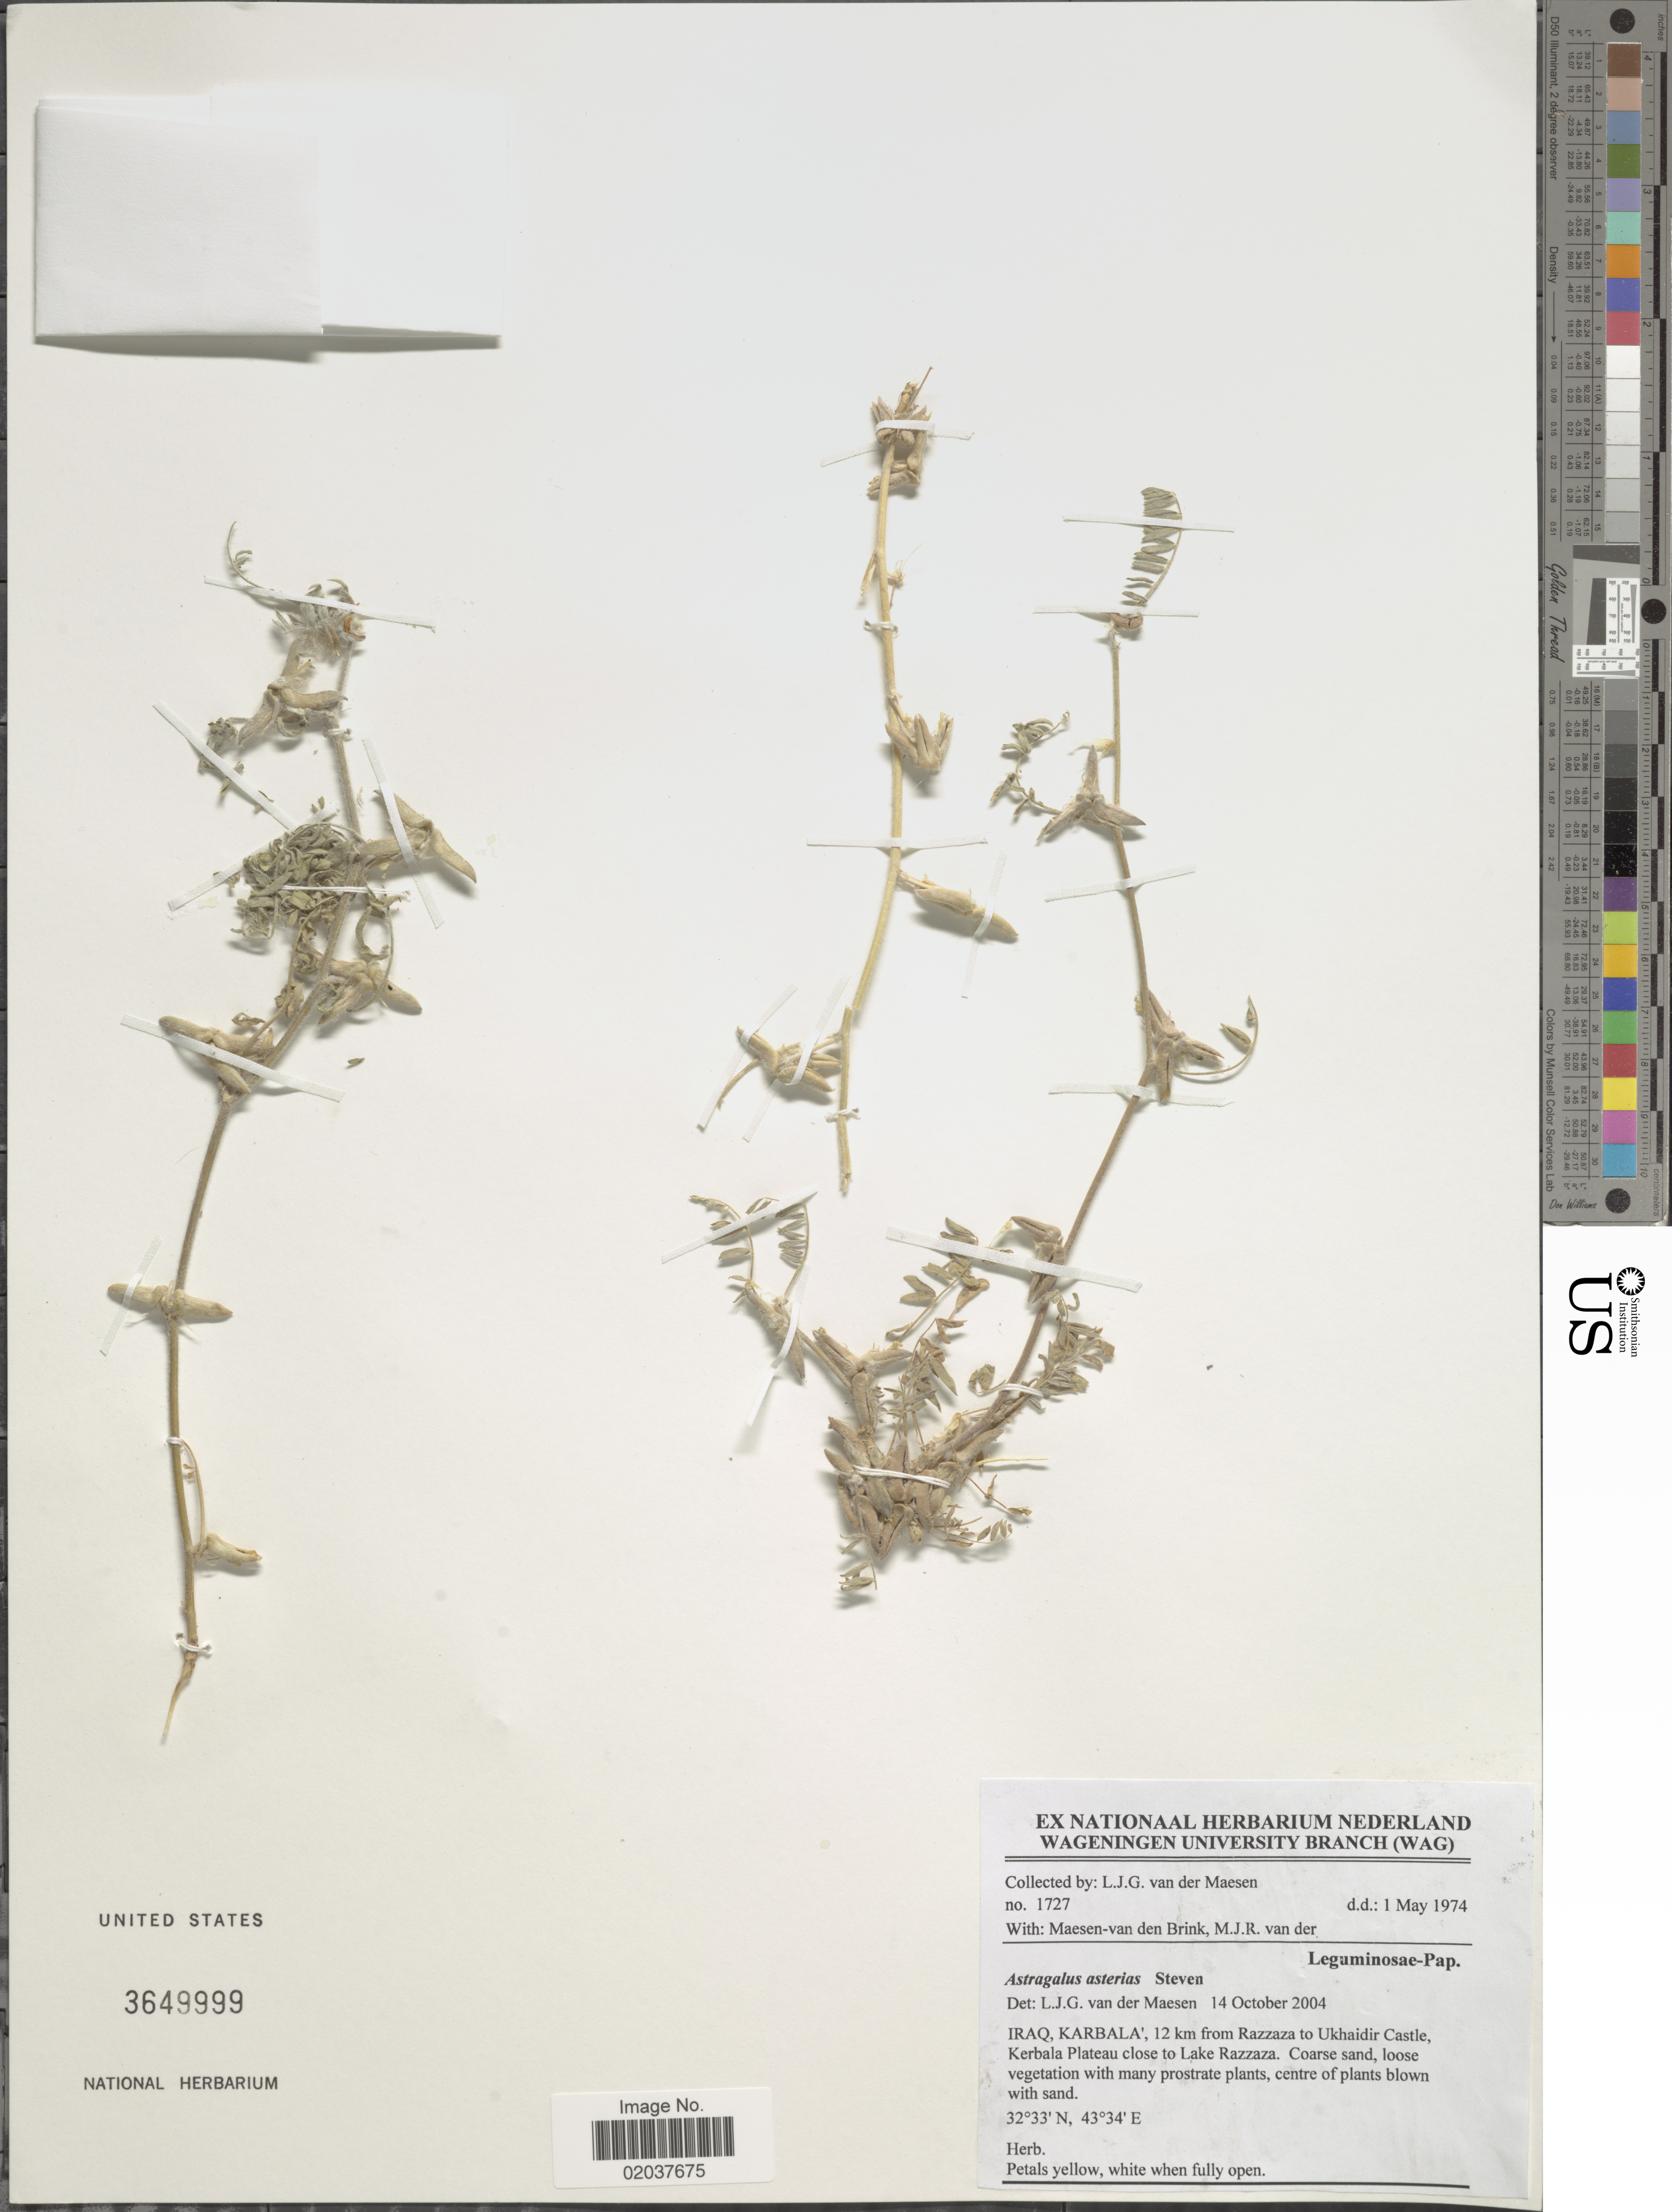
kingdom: Plantae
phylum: Tracheophyta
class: Magnoliopsida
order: Fabales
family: Fabaceae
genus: Astragalus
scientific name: Astragalus asterias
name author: Steven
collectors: L. van der Maesen & v. M. J. R.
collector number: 1727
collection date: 1974-05-01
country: Iraq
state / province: Al Karbala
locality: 12 km from Razzaza to Ukhaidir Castel, Kerbala Plateau close to Lake Razzaza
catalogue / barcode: US 3649999